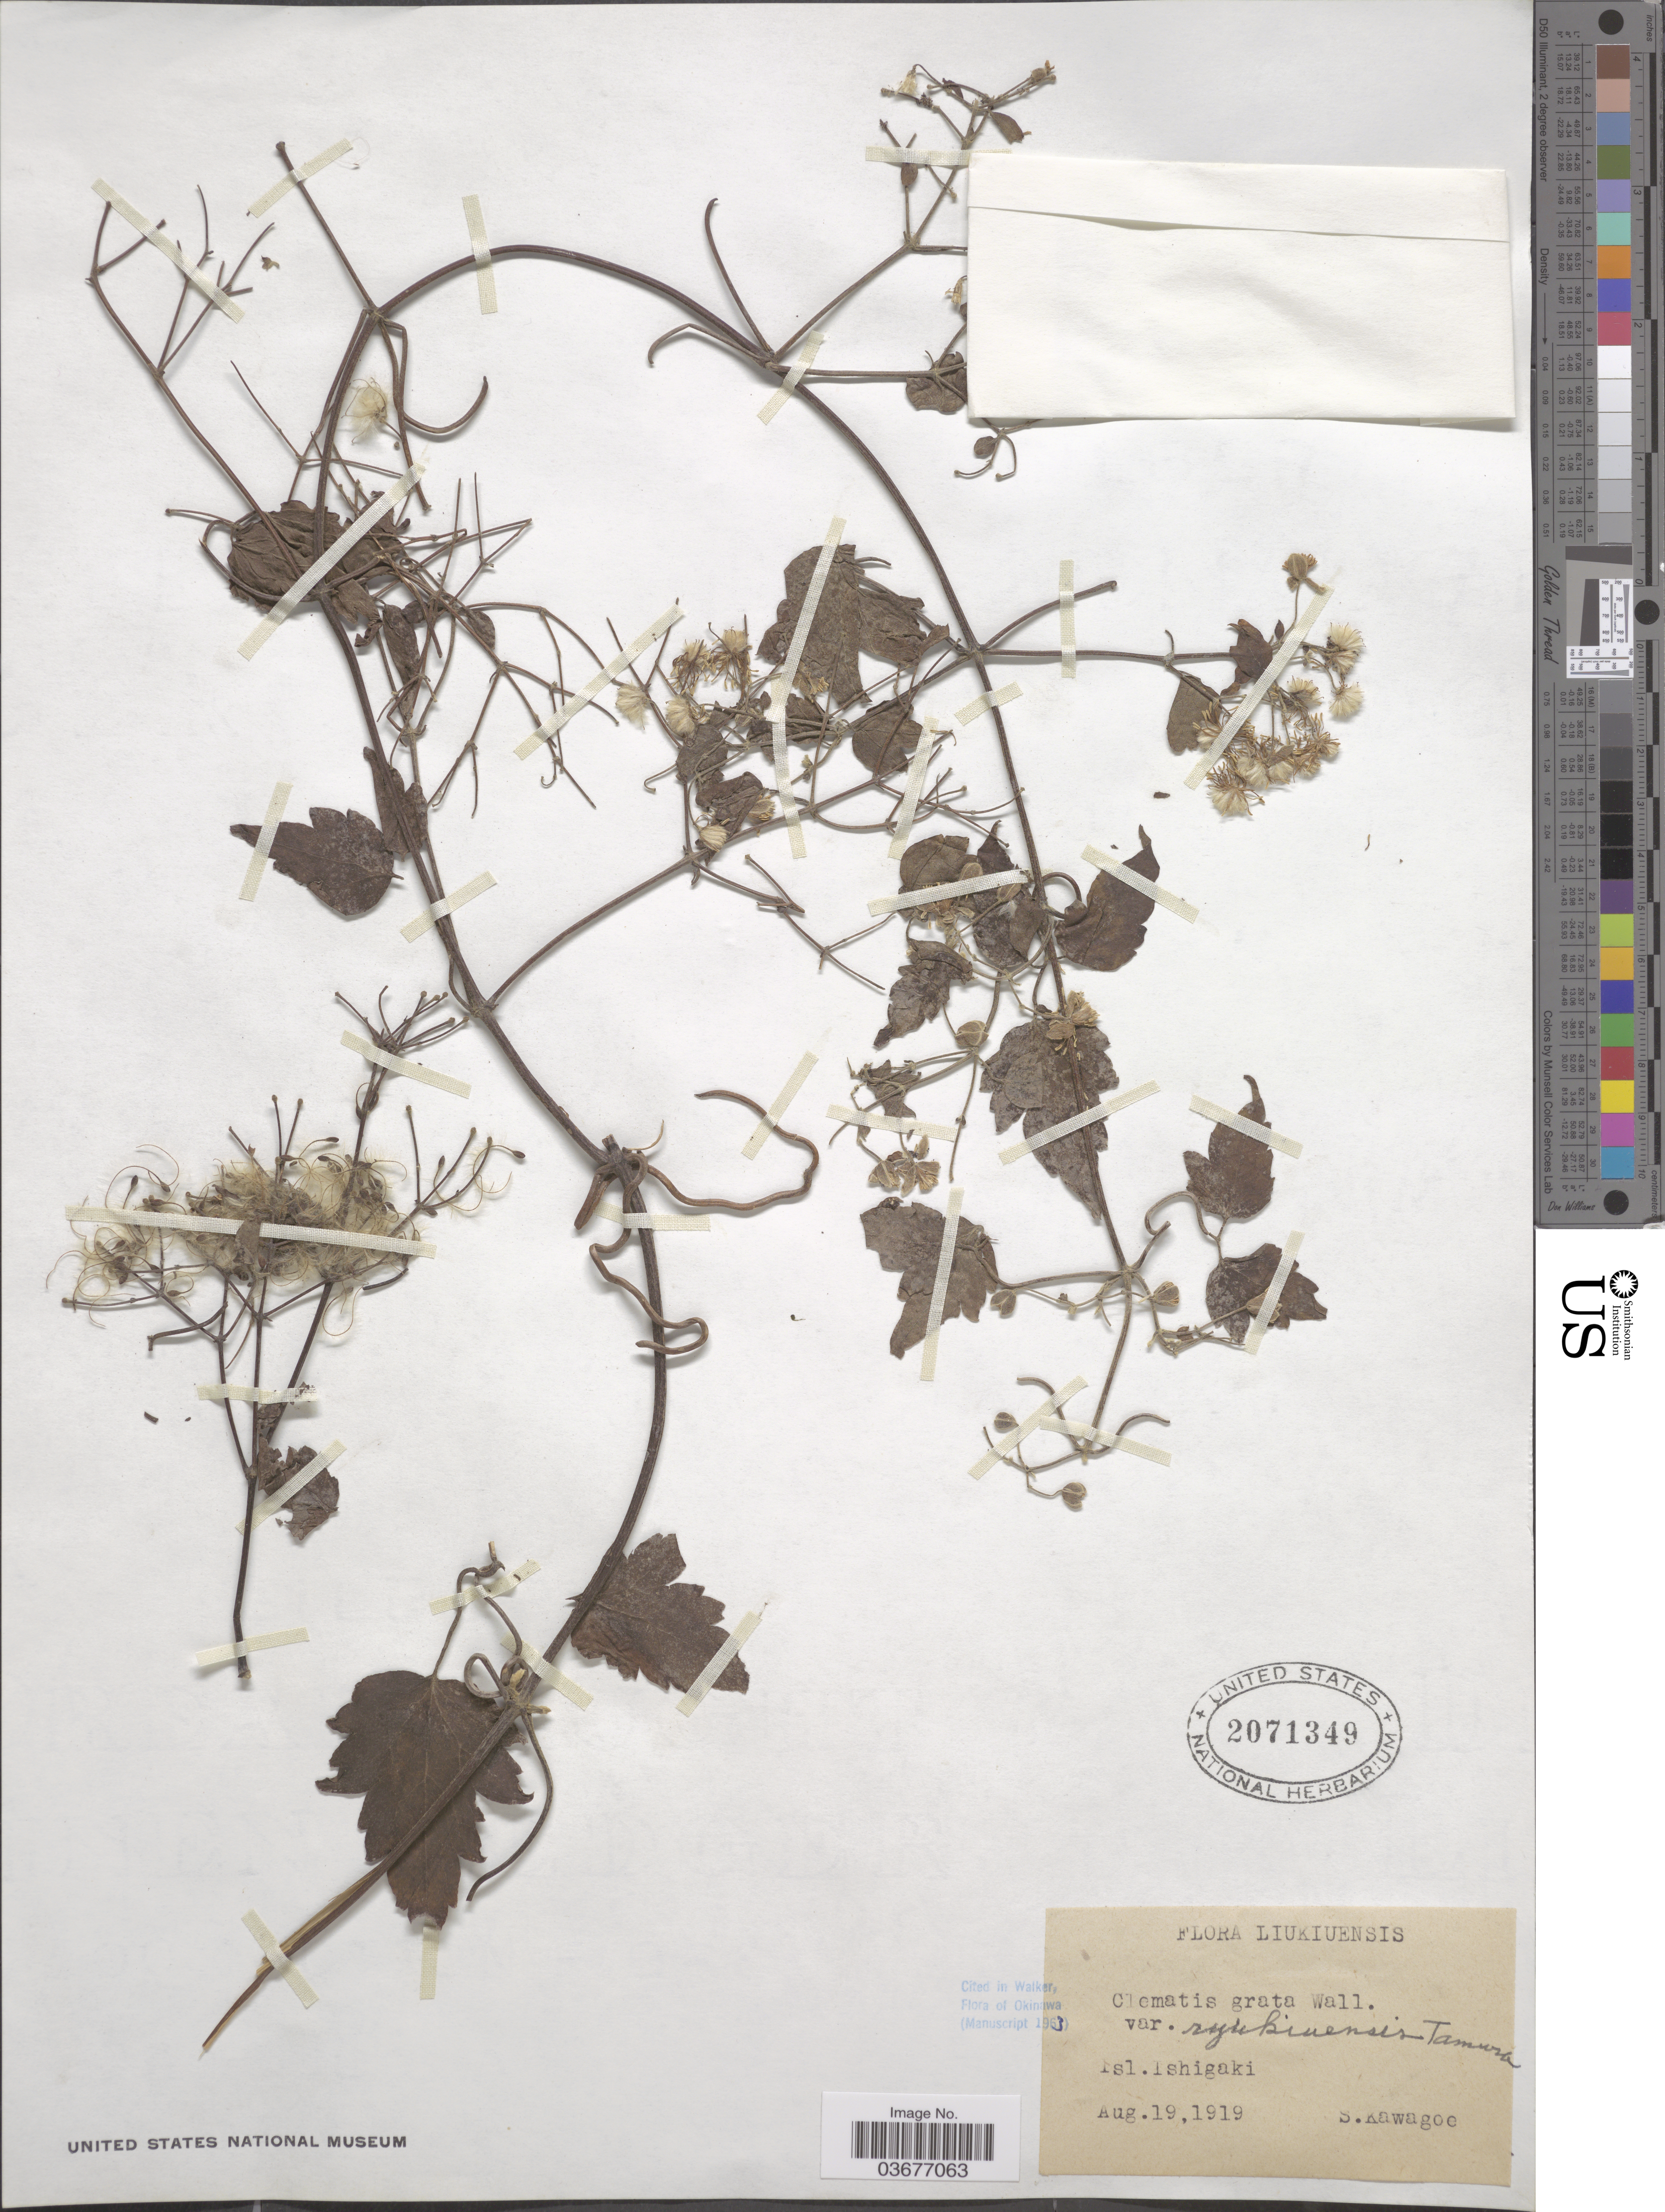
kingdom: Plantae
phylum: Tracheophyta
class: Magnoliopsida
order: Ranunculales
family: Ranunculaceae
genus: Clematis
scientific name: Clematis grata var. ryukiuensis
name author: Tamura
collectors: S. Kawagoe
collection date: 1919-08-19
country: Japan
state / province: Okinawa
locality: Liukiuensis. Isl. Ishigaki.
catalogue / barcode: US 2071349